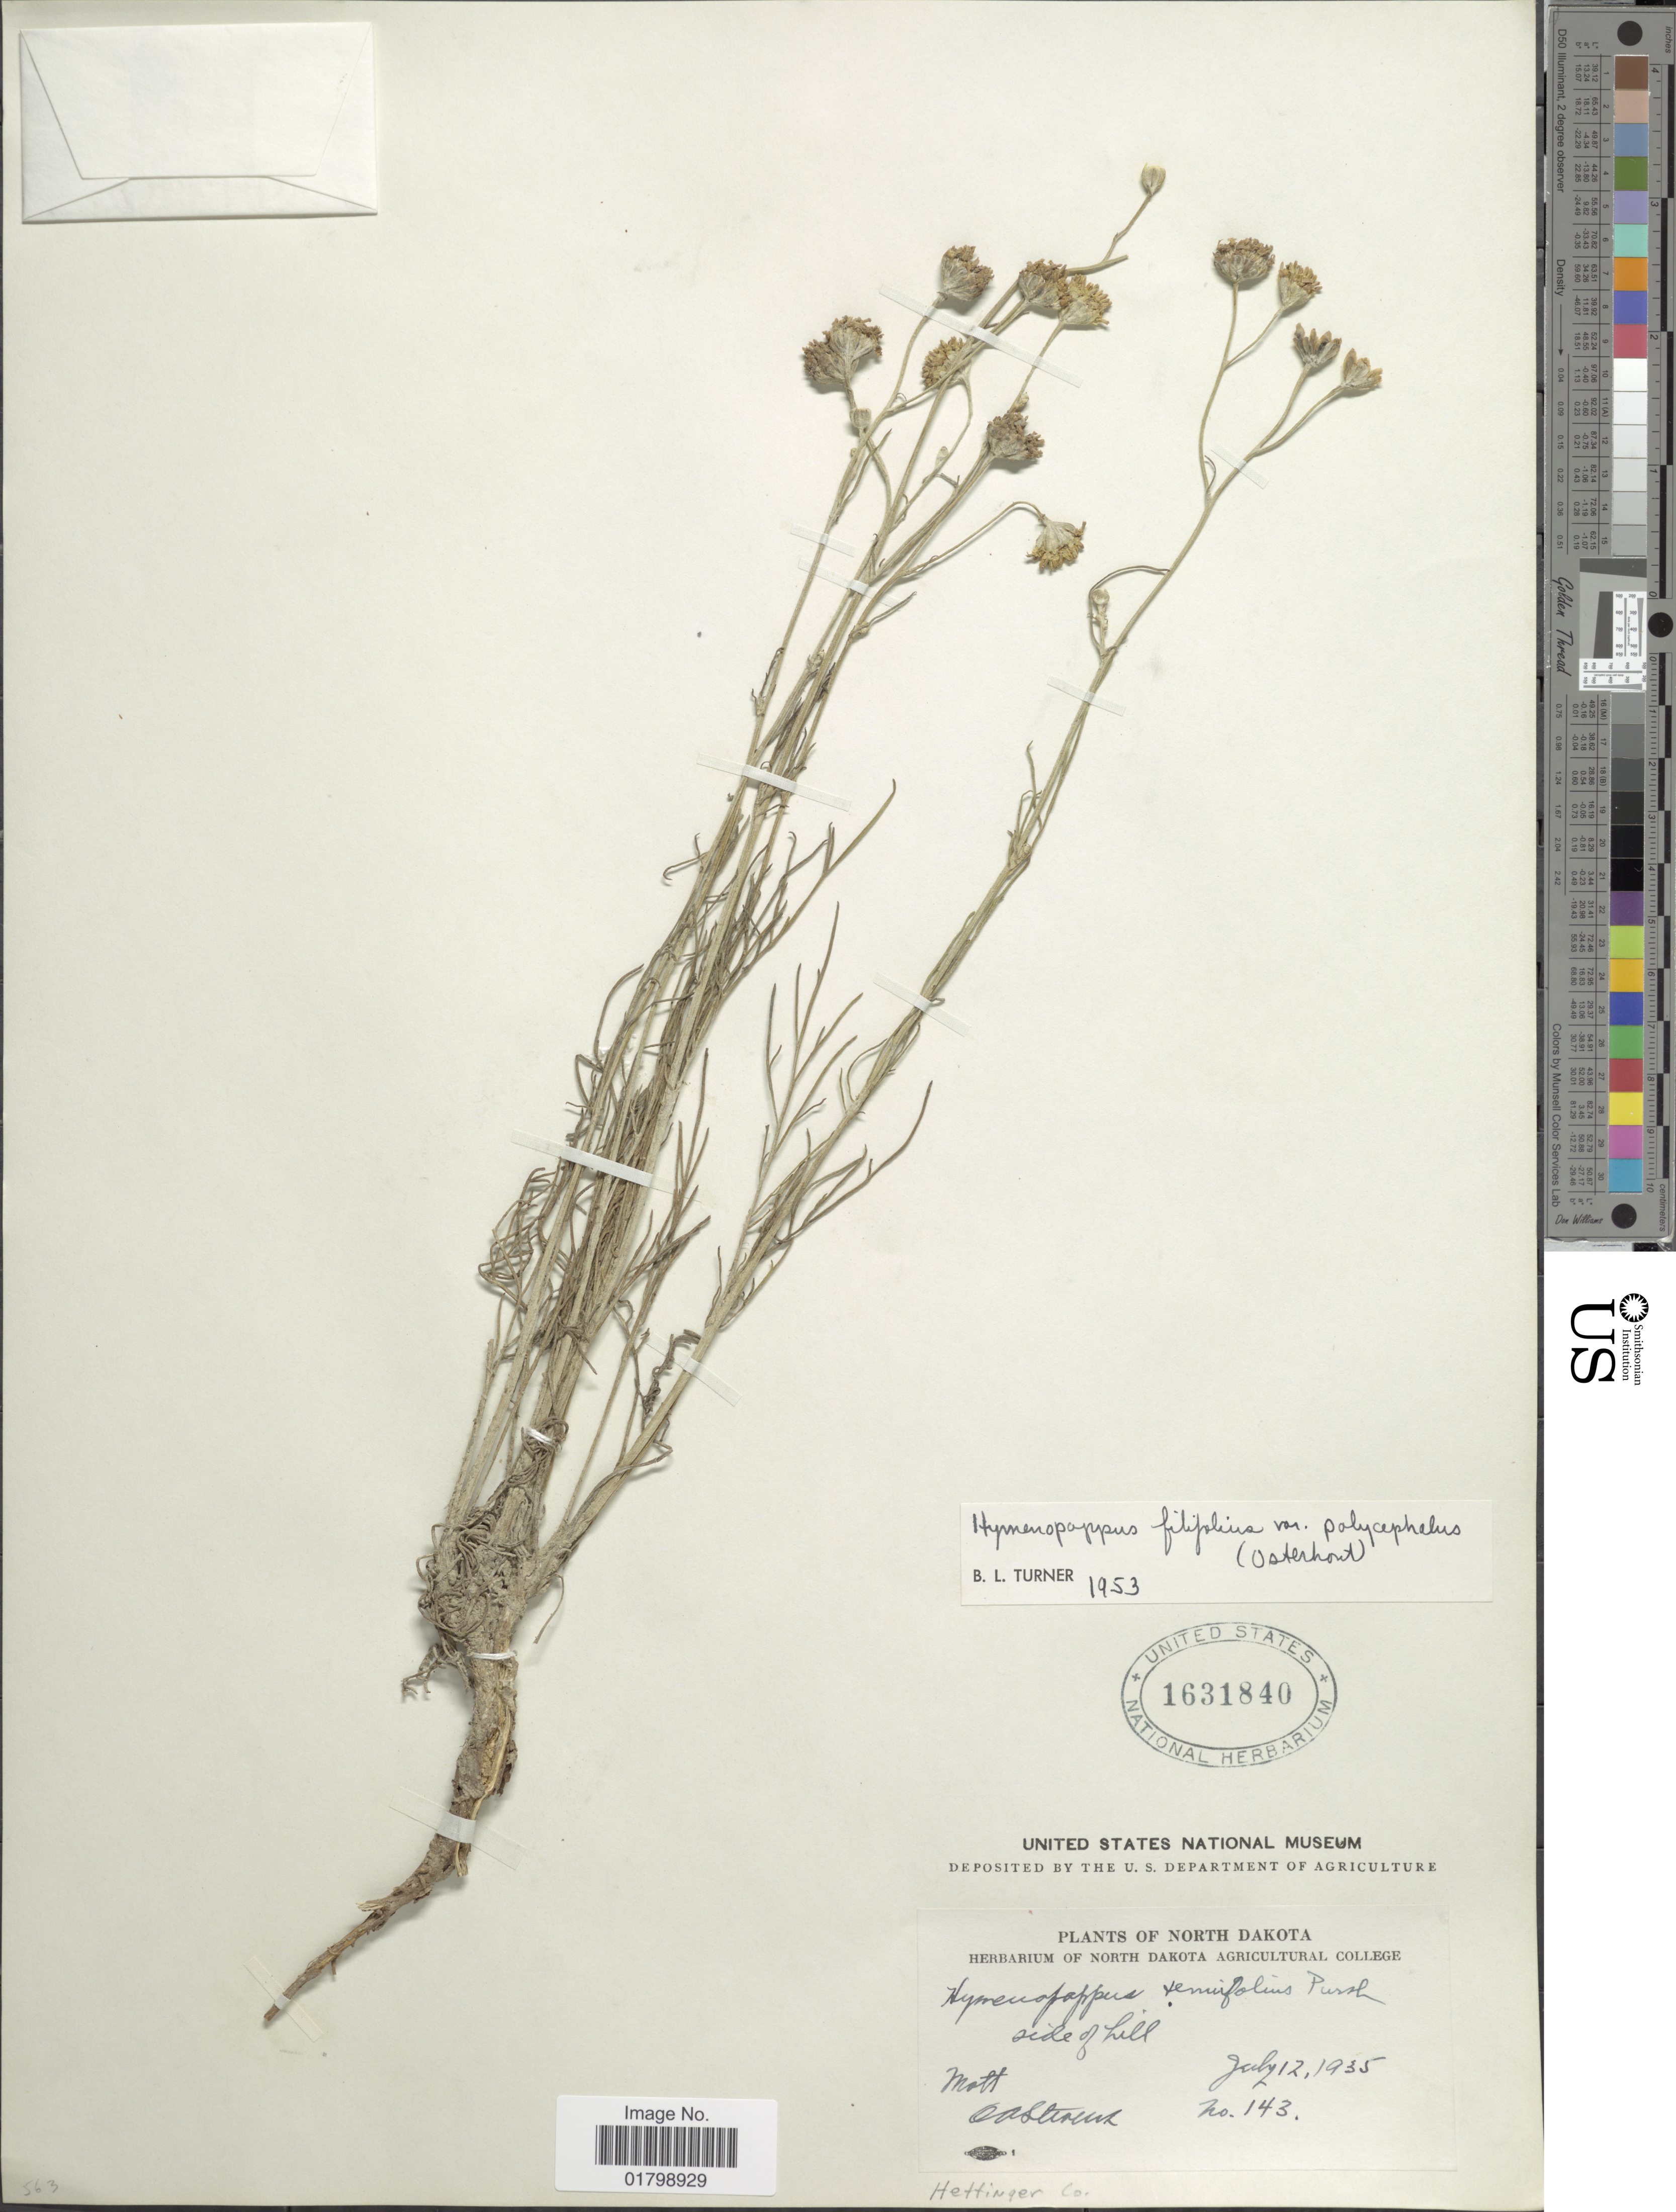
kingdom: Plantae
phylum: Tracheophyta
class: Magnoliopsida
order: Asterales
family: Asteraceae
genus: Hymenopappus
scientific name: Hymenopappus filifolius var. polycephalus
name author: (Osterh.) B.L. Turner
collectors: O. A. Stevens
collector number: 143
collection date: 1935-07-12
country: United States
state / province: North Dakota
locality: Mott, Hettinger Co.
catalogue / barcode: US 1631840